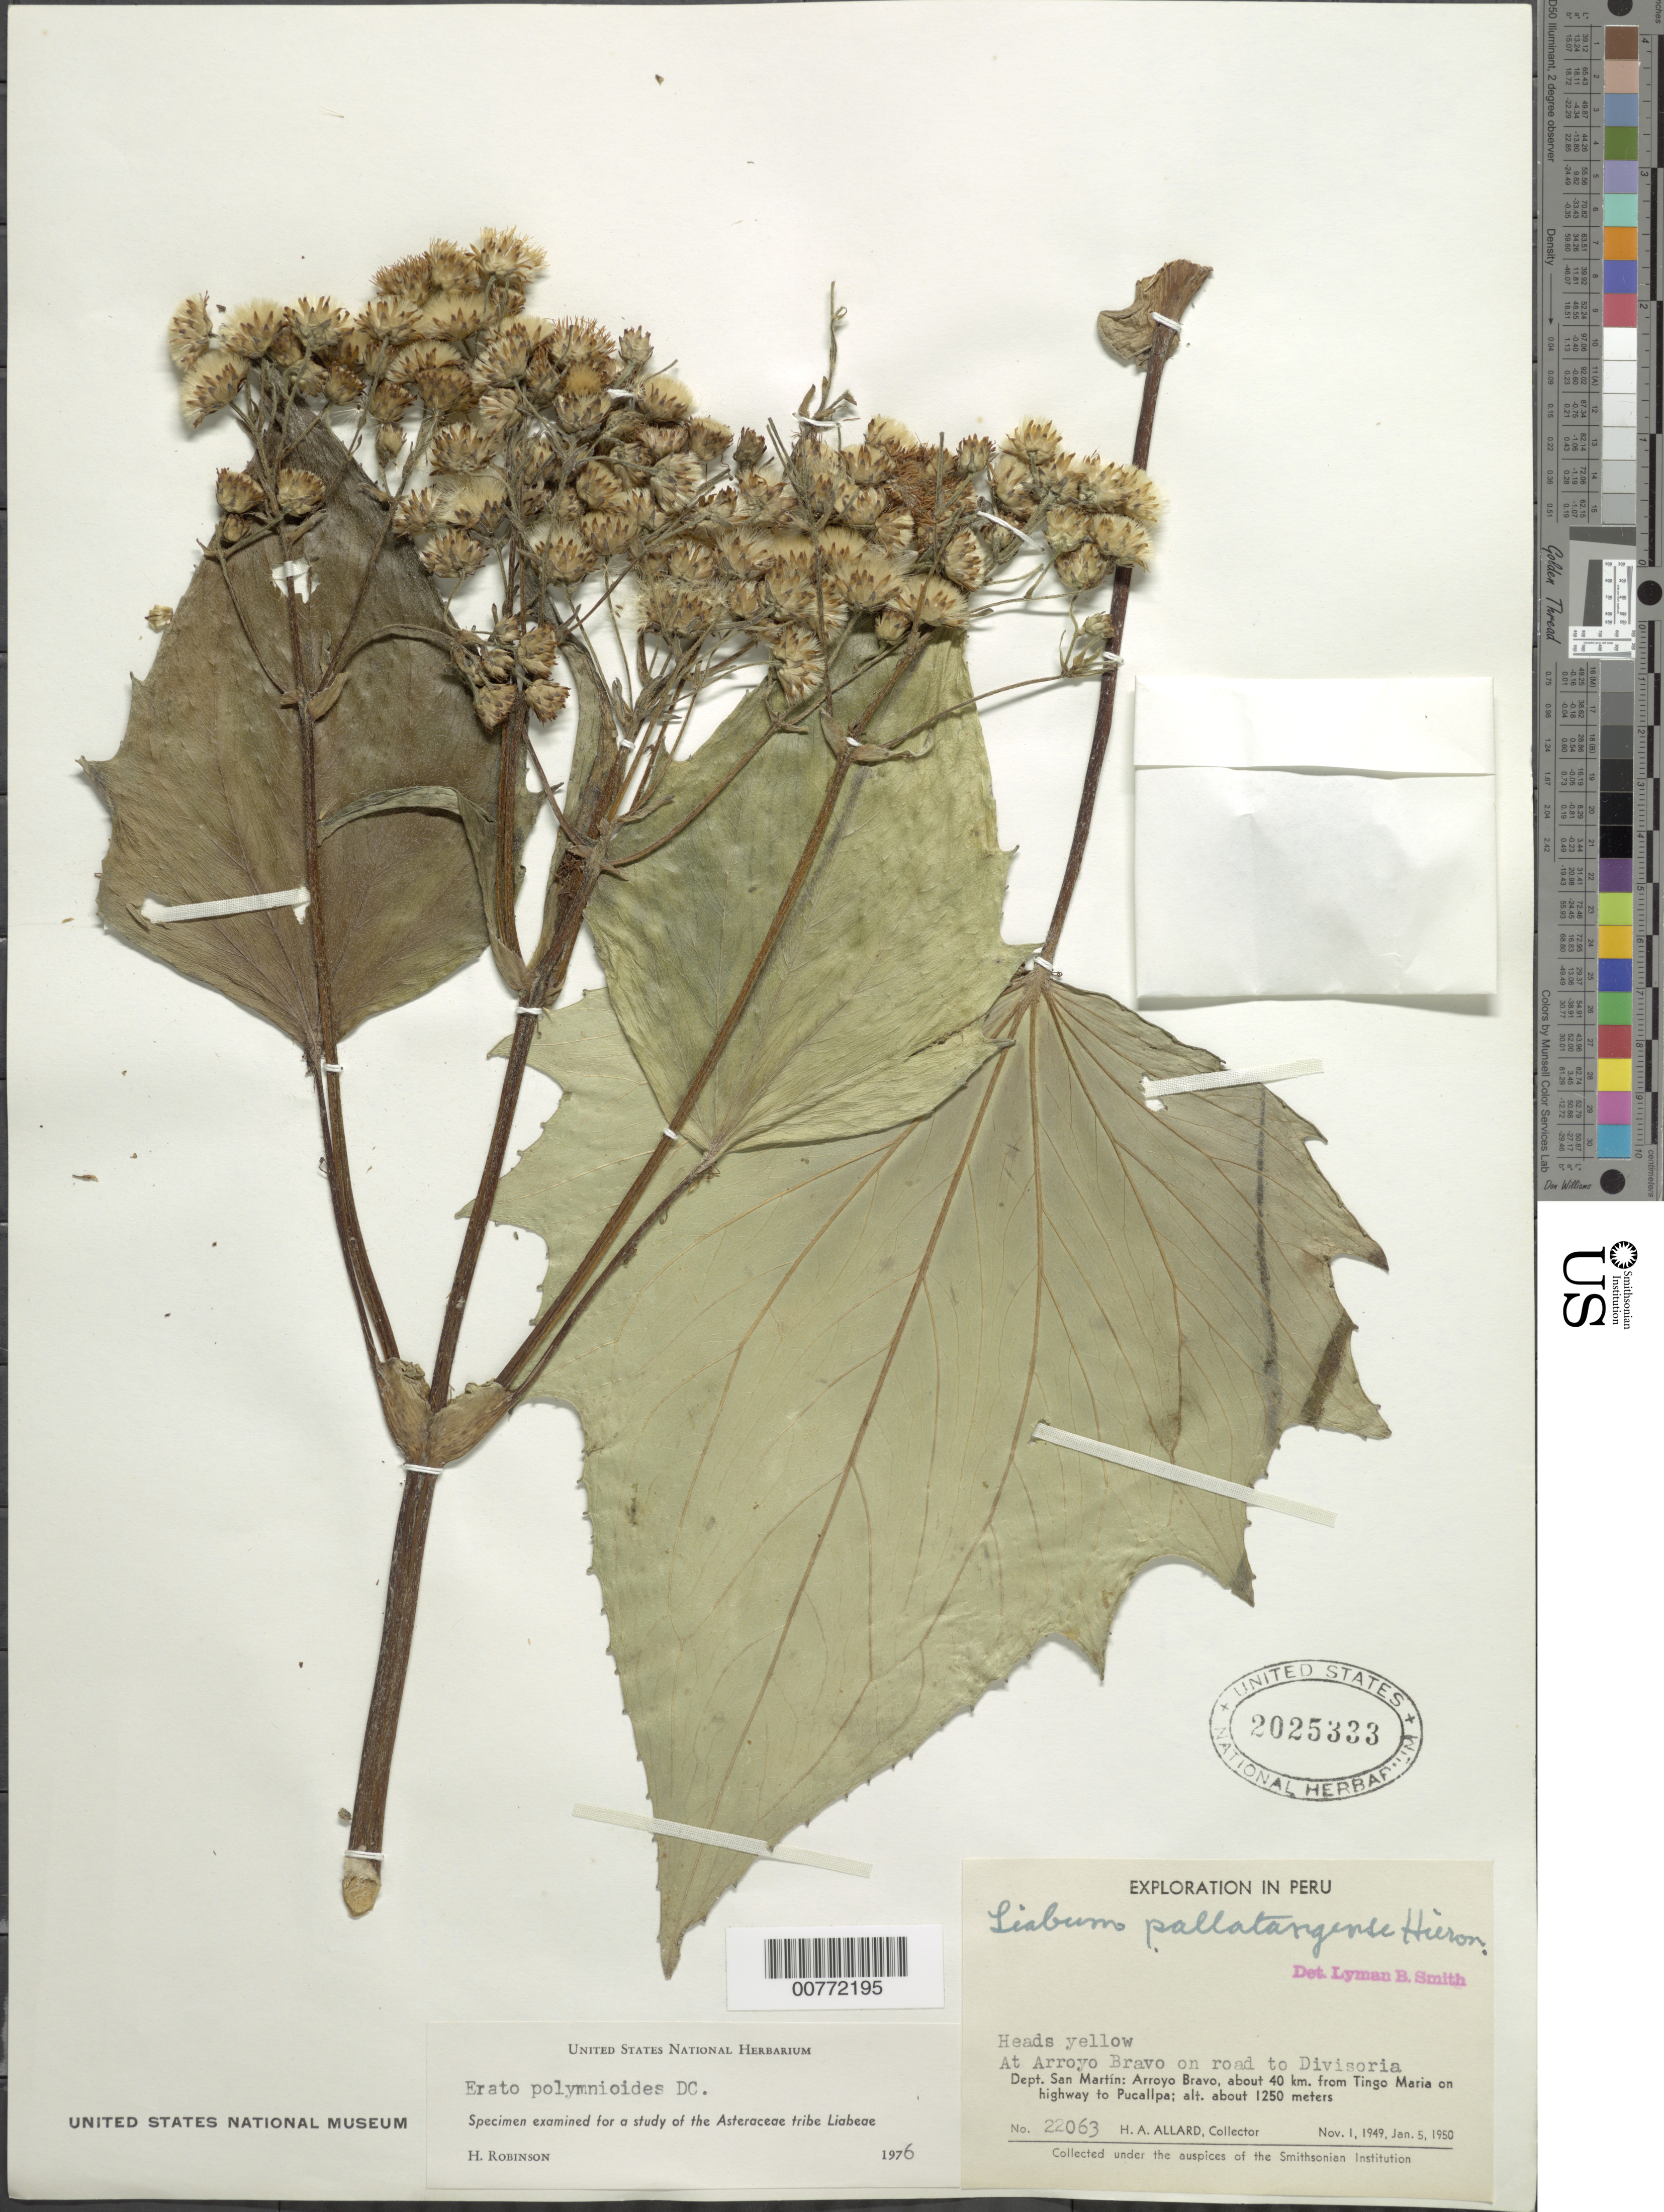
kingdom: Plantae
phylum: Tracheophyta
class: Magnoliopsida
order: Asterales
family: Asteraceae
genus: Erato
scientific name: Erato polymnioides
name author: DC.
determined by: Robinson, Harold E., (US)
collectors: H. A. Allard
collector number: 22063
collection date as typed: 1 November 1949 to 5 January 1950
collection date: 1949-11-01/1950-01-05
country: Peru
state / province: San Martín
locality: Arroyo Bravo, about 40 km from Tingo Maria on hwy to Pucallpa; on road to Divisoria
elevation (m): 1250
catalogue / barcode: US 2025333